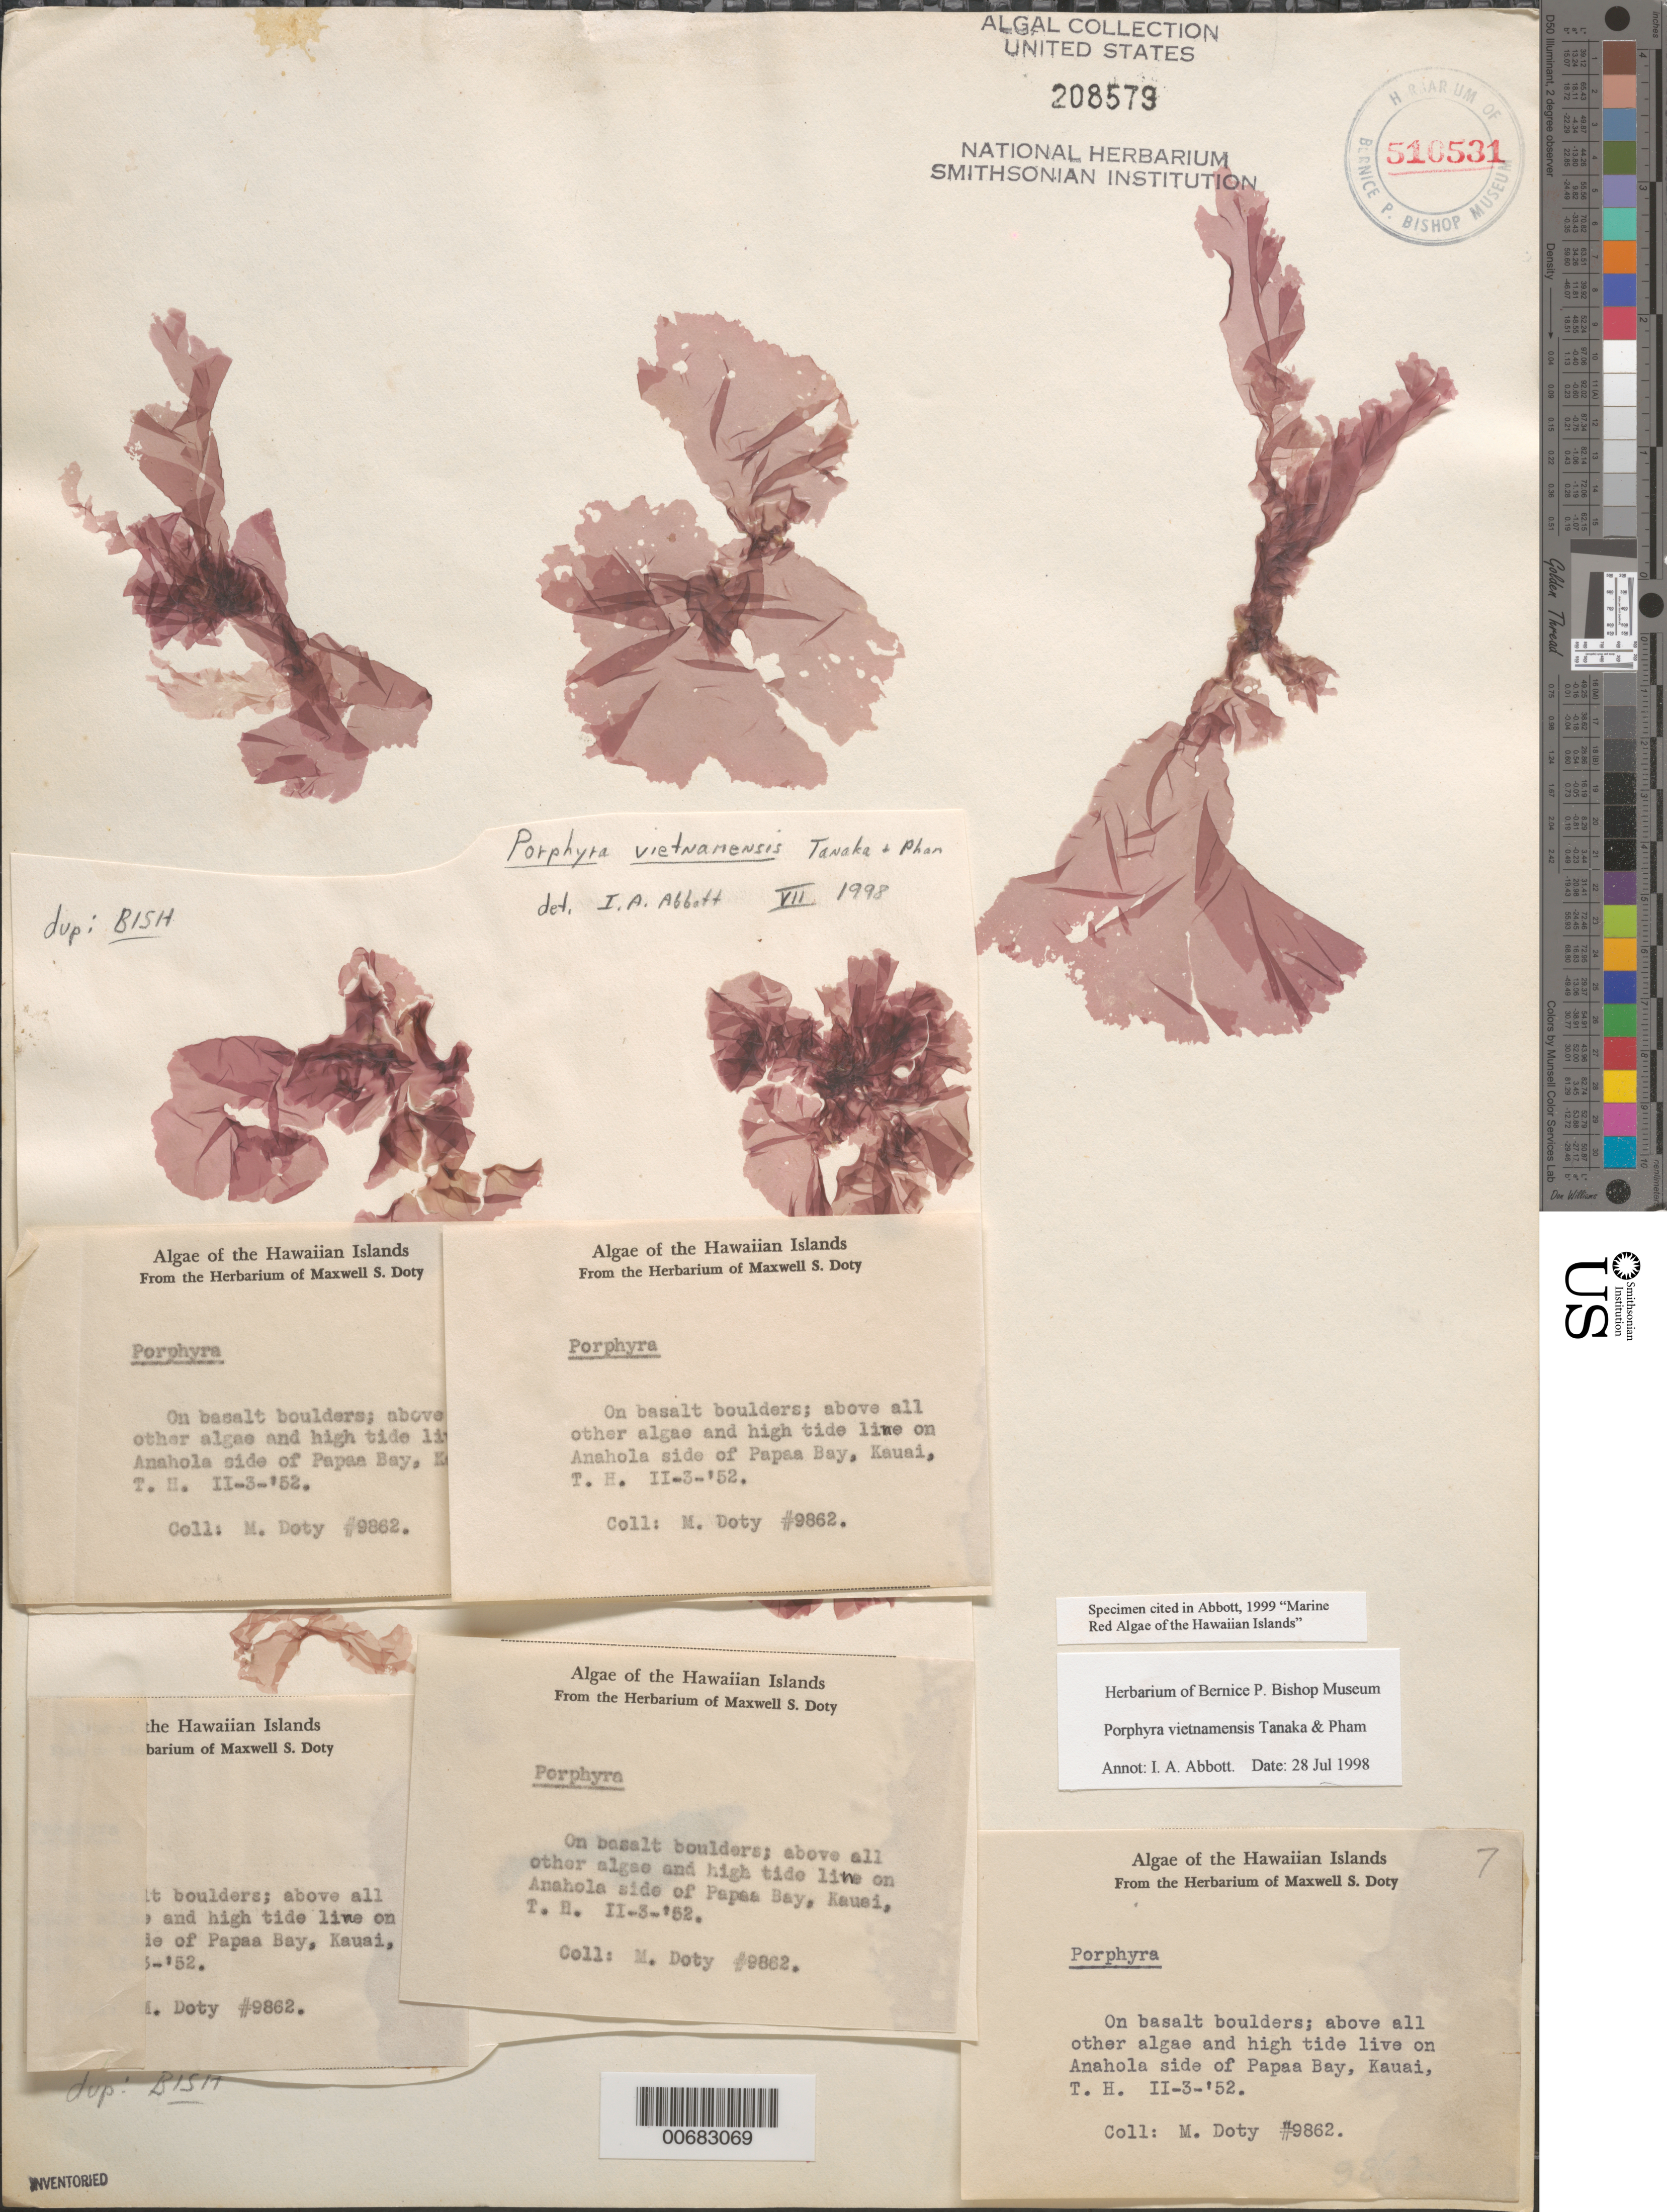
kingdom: Plantae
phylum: Rhodophyta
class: Bangiophyceae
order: Bangiales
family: Bangiaceae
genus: Porphyra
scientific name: Porphyra vietnamensis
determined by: Abbott, Isabella A.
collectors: M. S. Doty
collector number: MSD 9862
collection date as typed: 03 Feb 1952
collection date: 1952-02-03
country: United States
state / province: Hawaii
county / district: Kauai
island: Kaua'i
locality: Anahola, Papaa Bay entrance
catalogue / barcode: US 208579